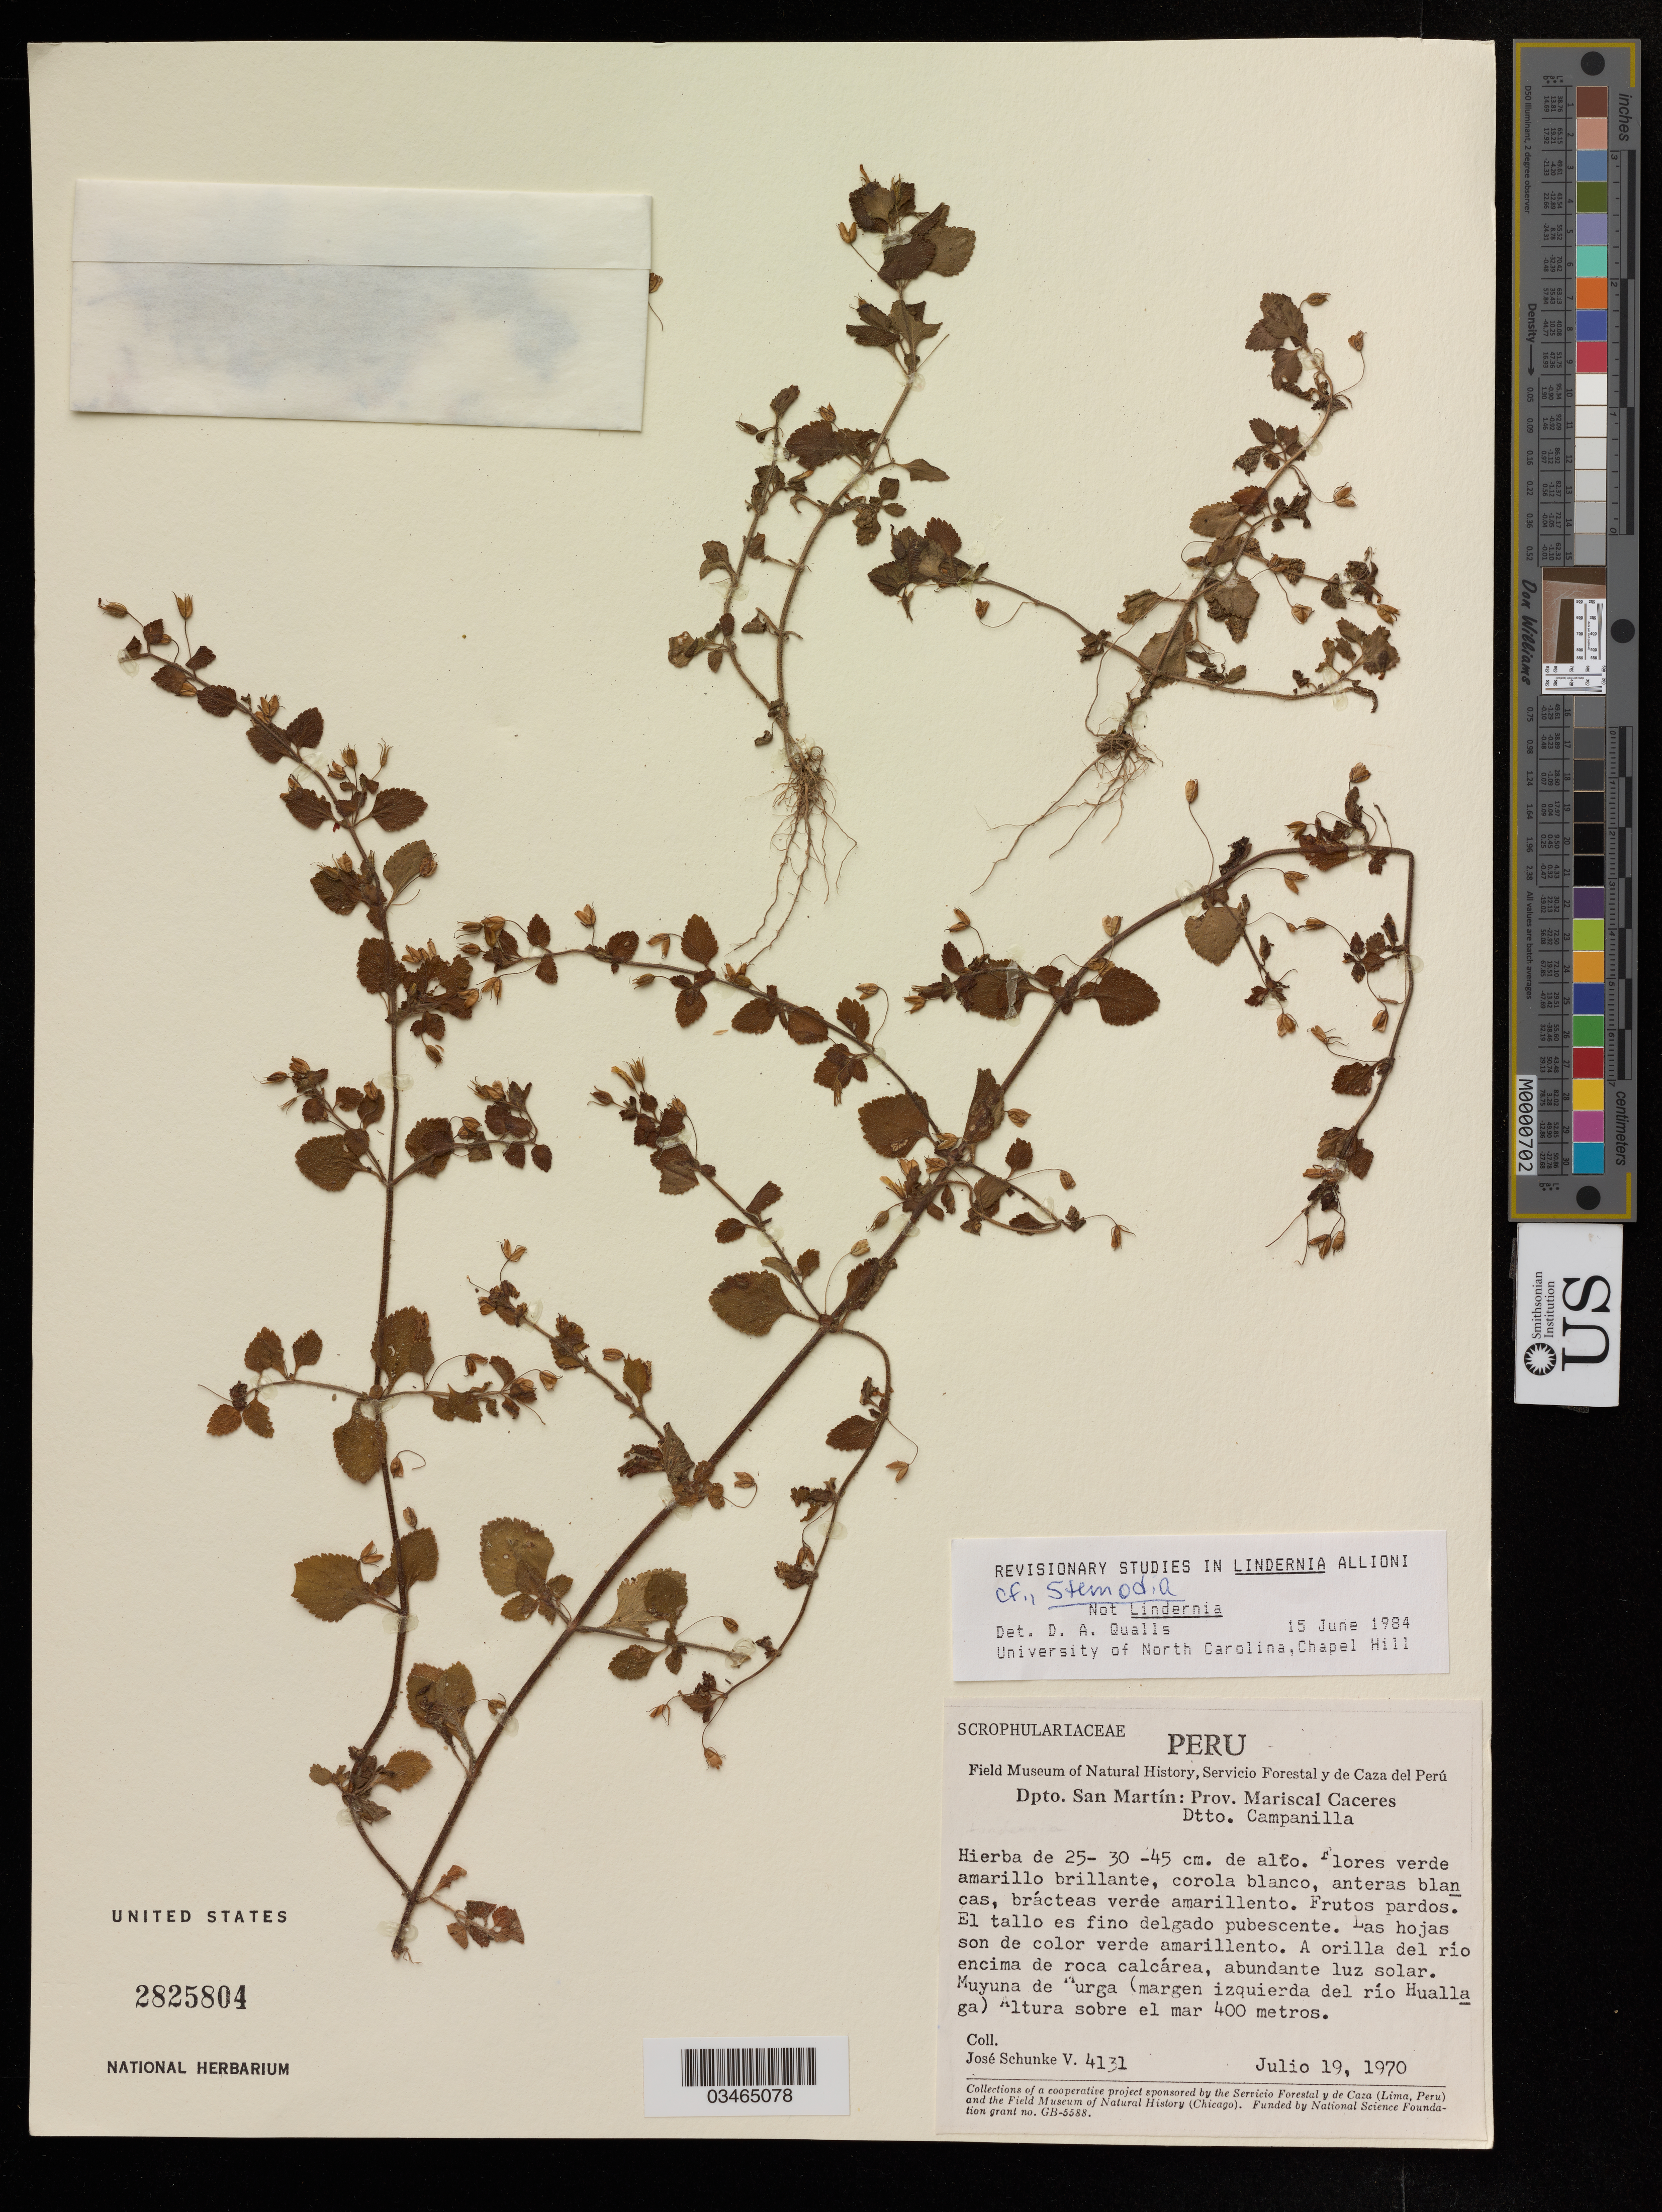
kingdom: Plantae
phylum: Tracheophyta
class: Magnoliopsida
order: Lamiales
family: Plantaginaceae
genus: Stemodia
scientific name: Stemodia sp.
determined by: Qualls, D. A.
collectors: J. Schunke Vigo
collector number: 4131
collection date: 1970-07-19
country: Peru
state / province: San Martin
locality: Prov. Mariscal Caceres. Dtto. Campanilla.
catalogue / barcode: US 2825804